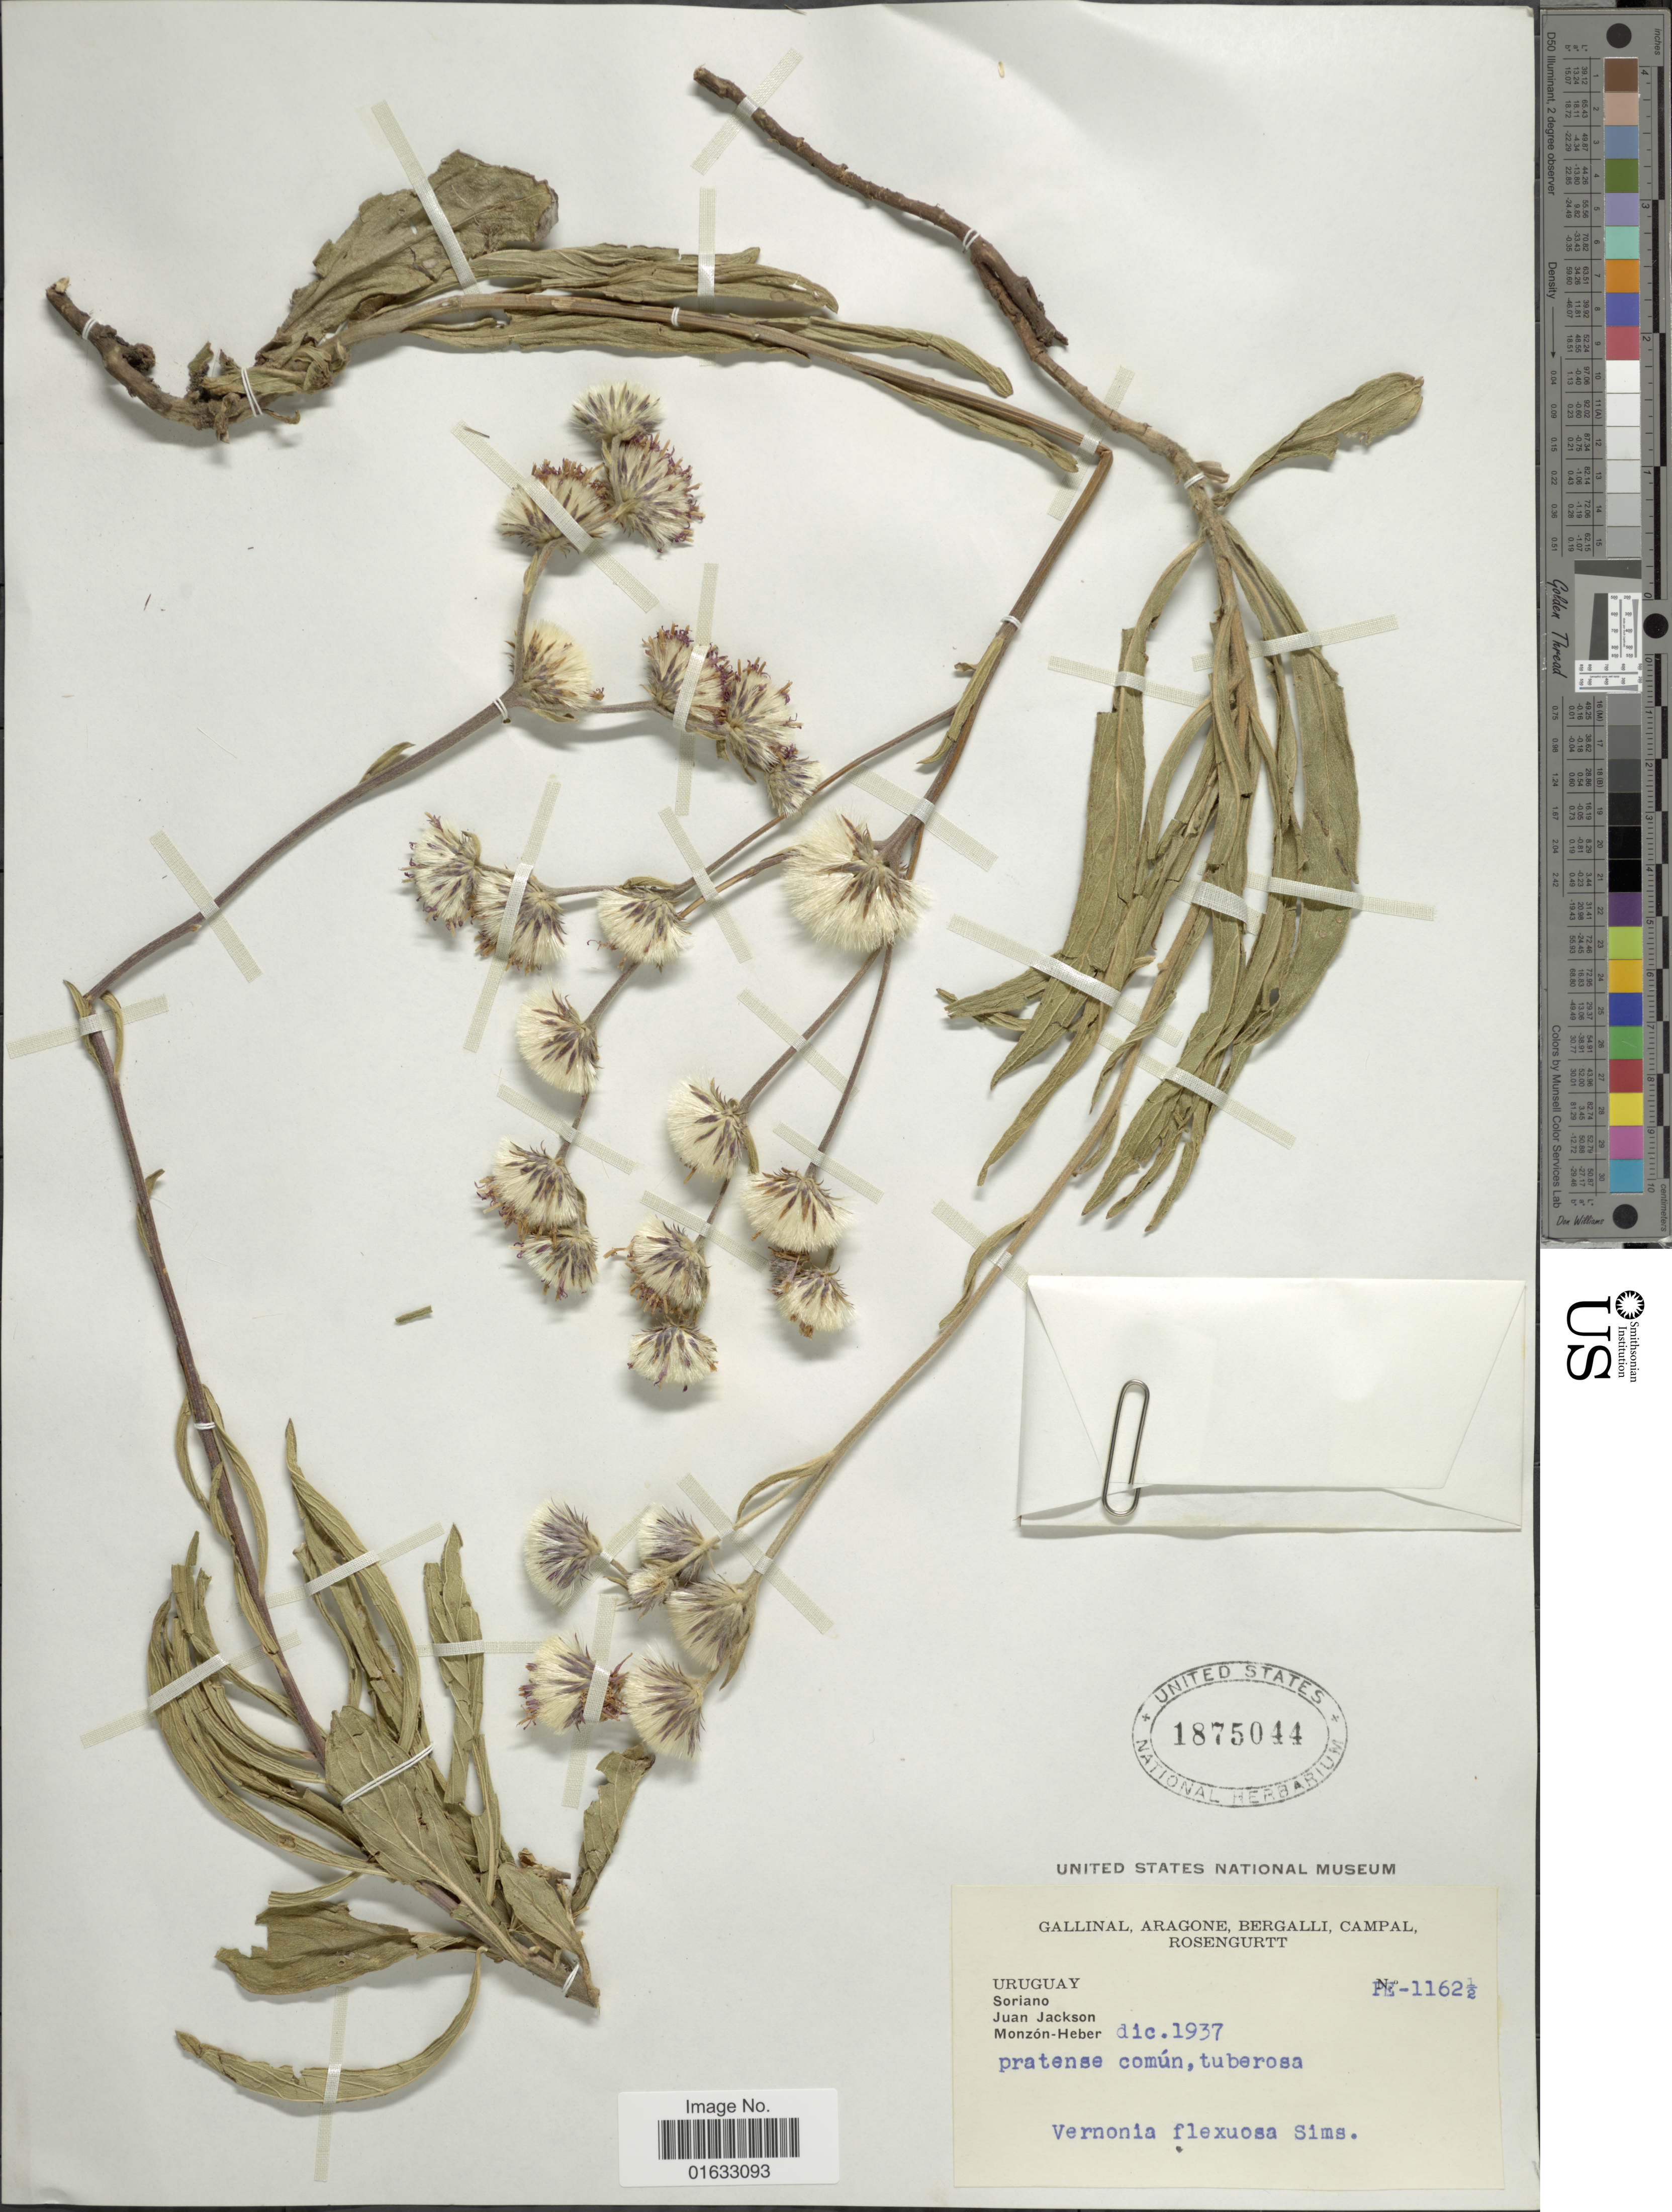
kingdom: Plantae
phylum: Tracheophyta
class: Magnoliopsida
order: Asterales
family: Asteraceae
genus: Chrysolaena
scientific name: Chrysolaena flexuosa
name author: (Sims) H. Rob.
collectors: -. Gallinal, -- Aragone, -- Bergalli, -- Campal & Rosengurtt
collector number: PE-1162 1/2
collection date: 1937-12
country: Uruguay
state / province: Soriano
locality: Uruguay, Soriano, Juan Jackson, Monzón-Heber pratense común, turberosa.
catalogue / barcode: US 1875044